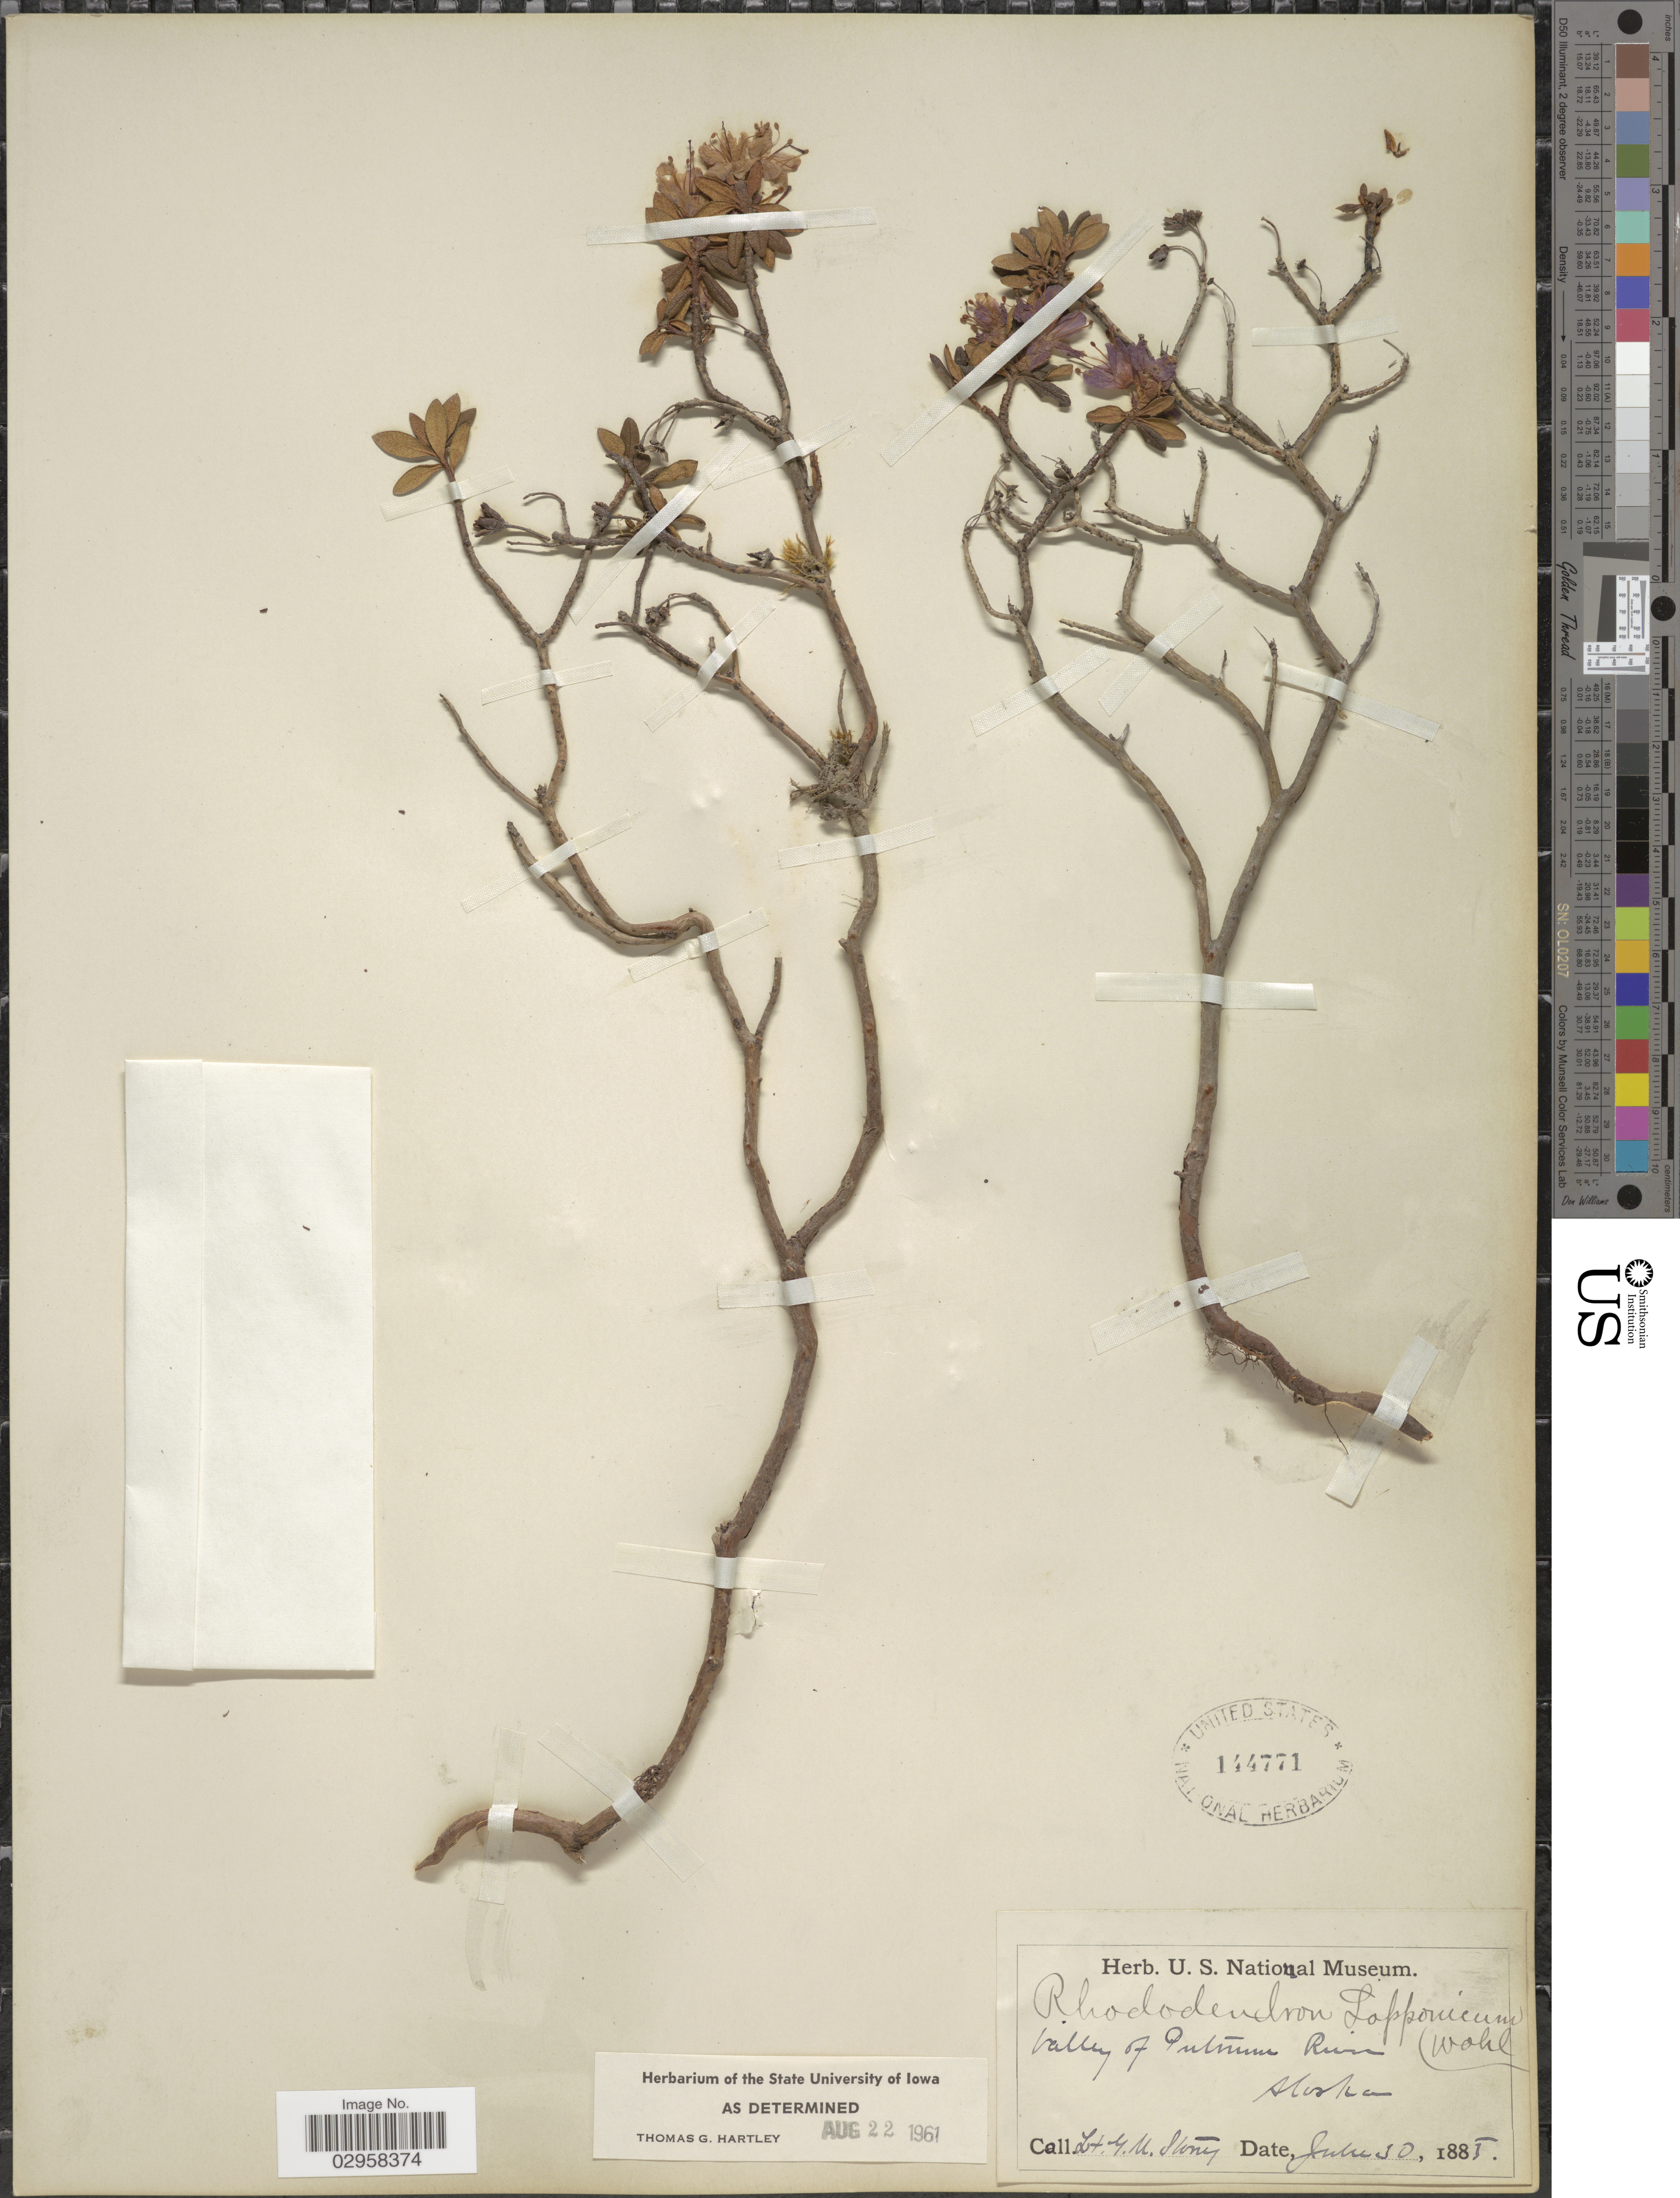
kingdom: Plantae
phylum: Tracheophyta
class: Magnoliopsida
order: Ericales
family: Ericaceae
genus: Rhododendron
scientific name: Rhododendron lapponicum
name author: (L.) Wahlenb.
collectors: G. Stoney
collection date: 1885-06-30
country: United States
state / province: Alaska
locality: Valley of Putnam River.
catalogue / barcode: US 144771